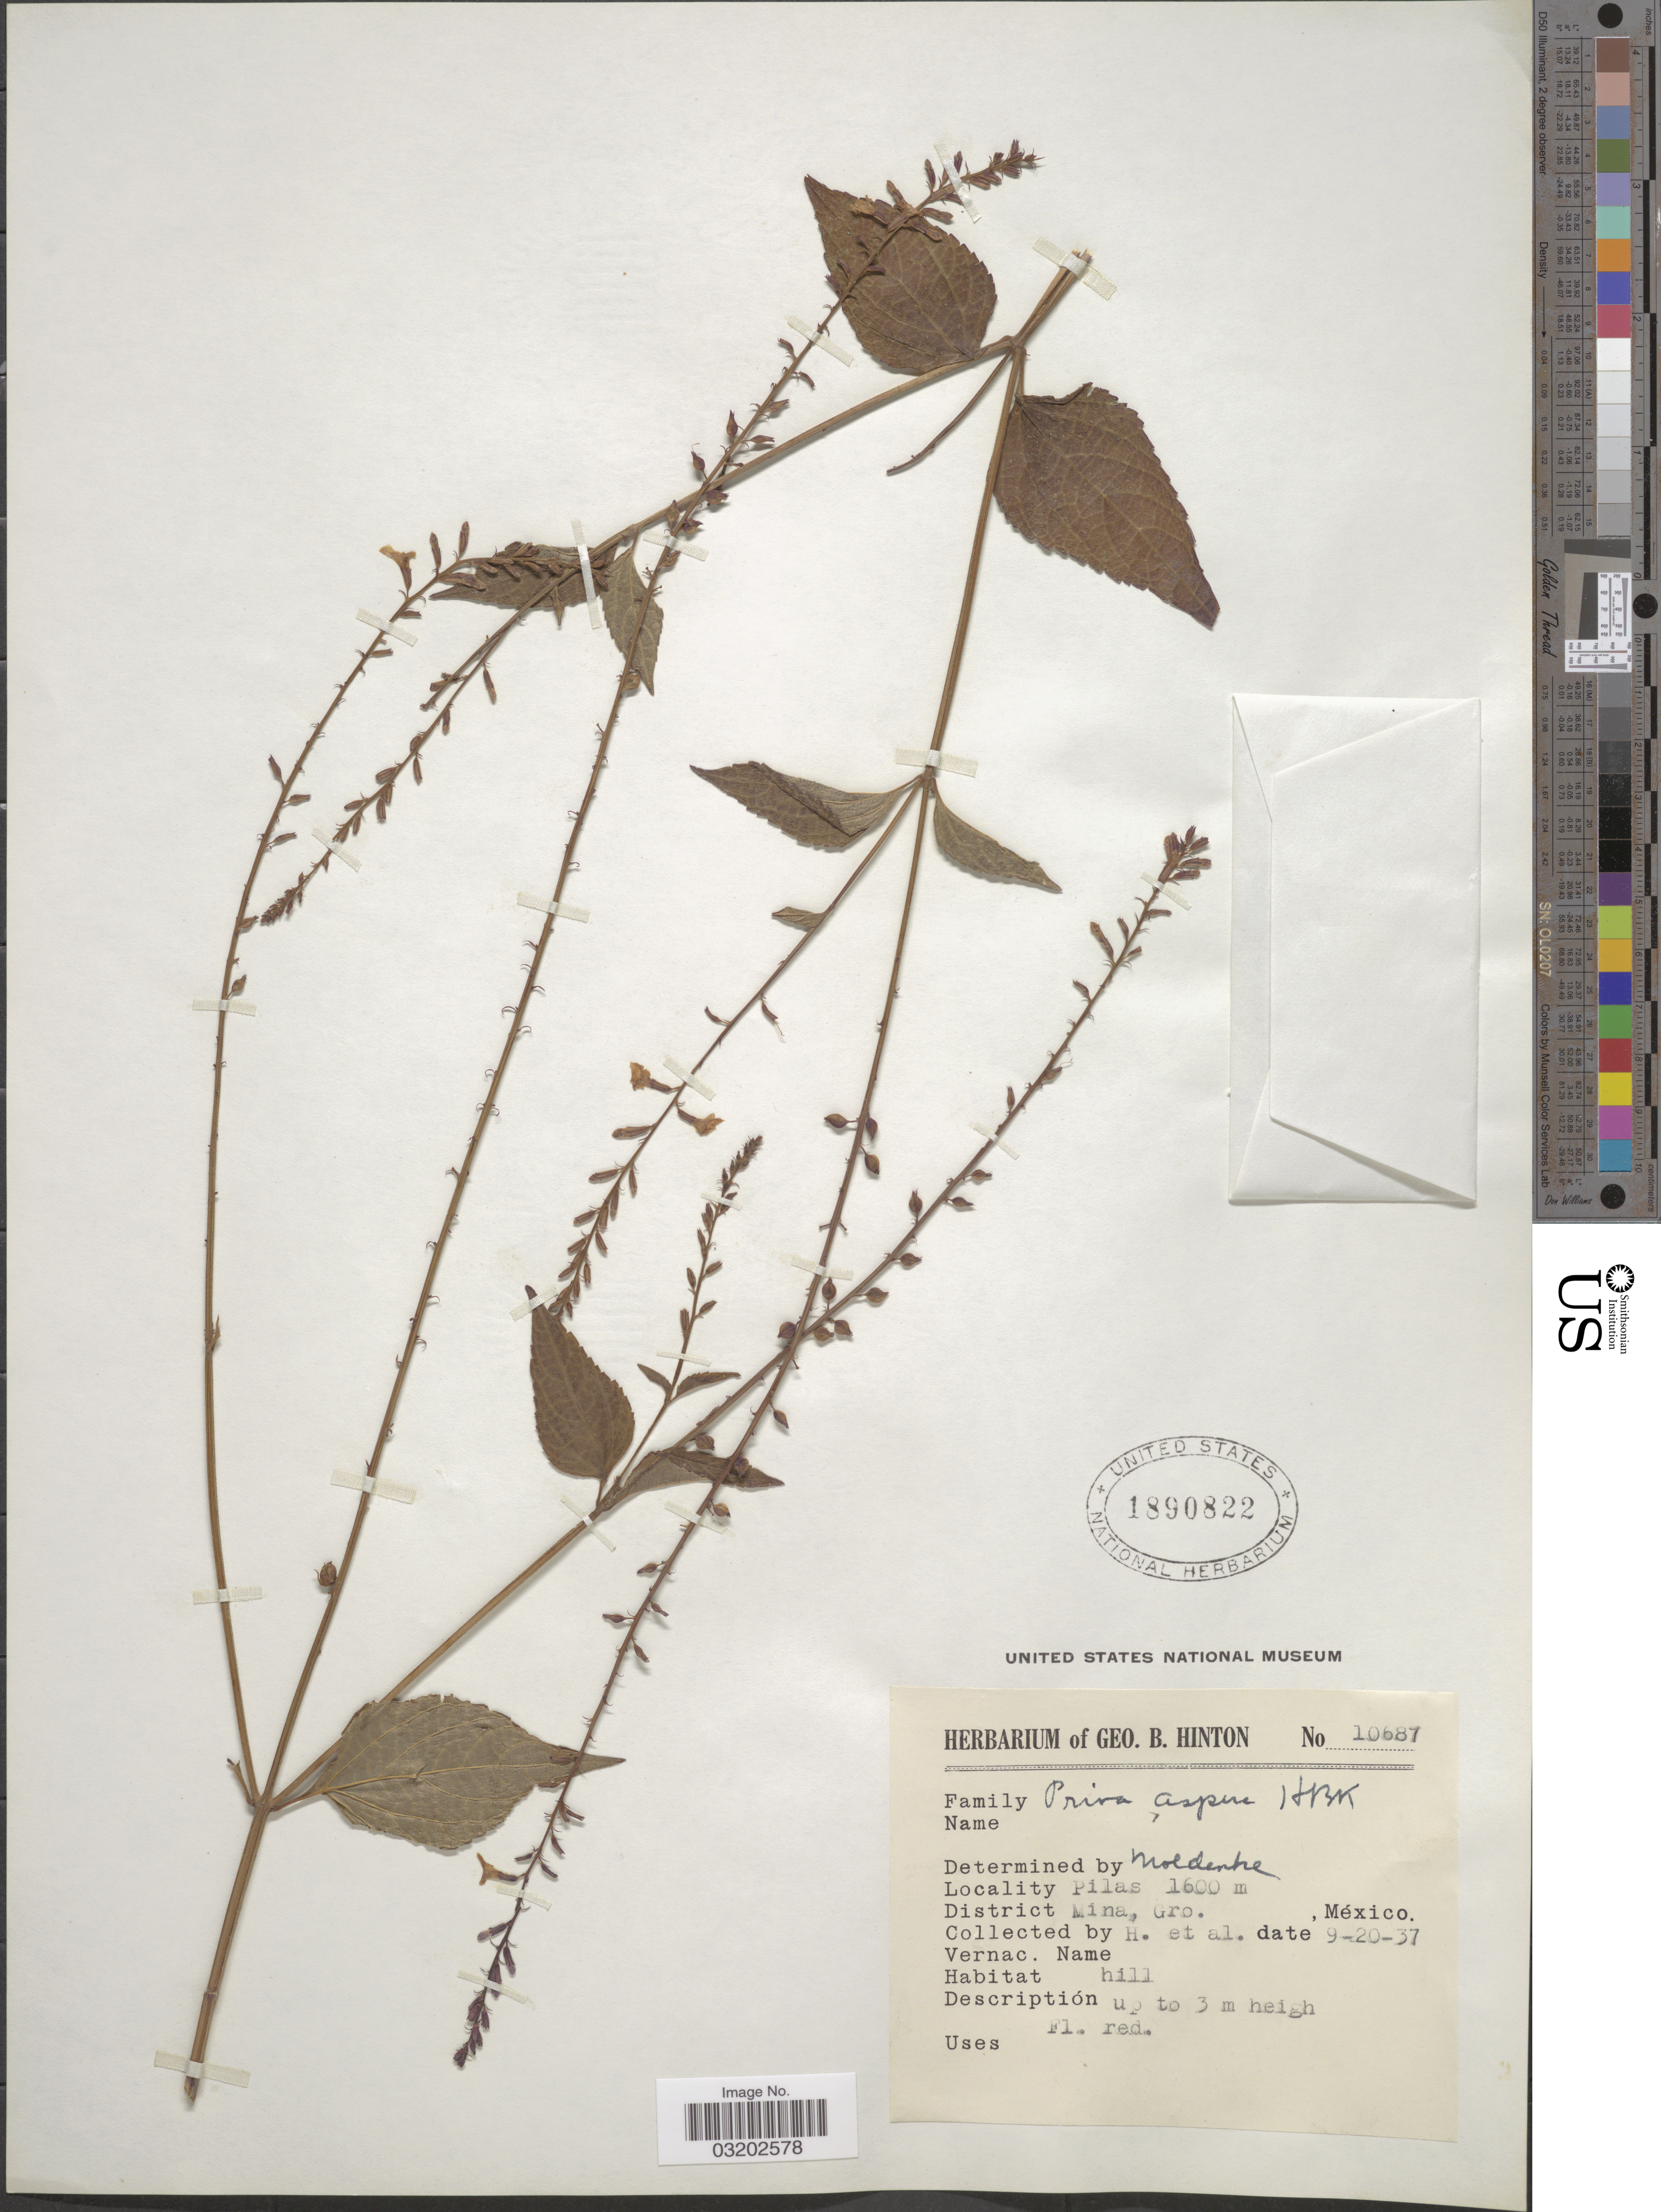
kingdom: Plantae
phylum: Tracheophyta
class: Magnoliopsida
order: Lamiales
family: Verbenaceae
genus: Priva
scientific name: Priva aspera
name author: Kunth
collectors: G. B. Hinton & et al.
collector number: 10687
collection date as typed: Transcribed d/m/y: 20/9/37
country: Mexico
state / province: Guerrero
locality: Pilas, District Mina.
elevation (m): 1600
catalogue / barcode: US 1890822